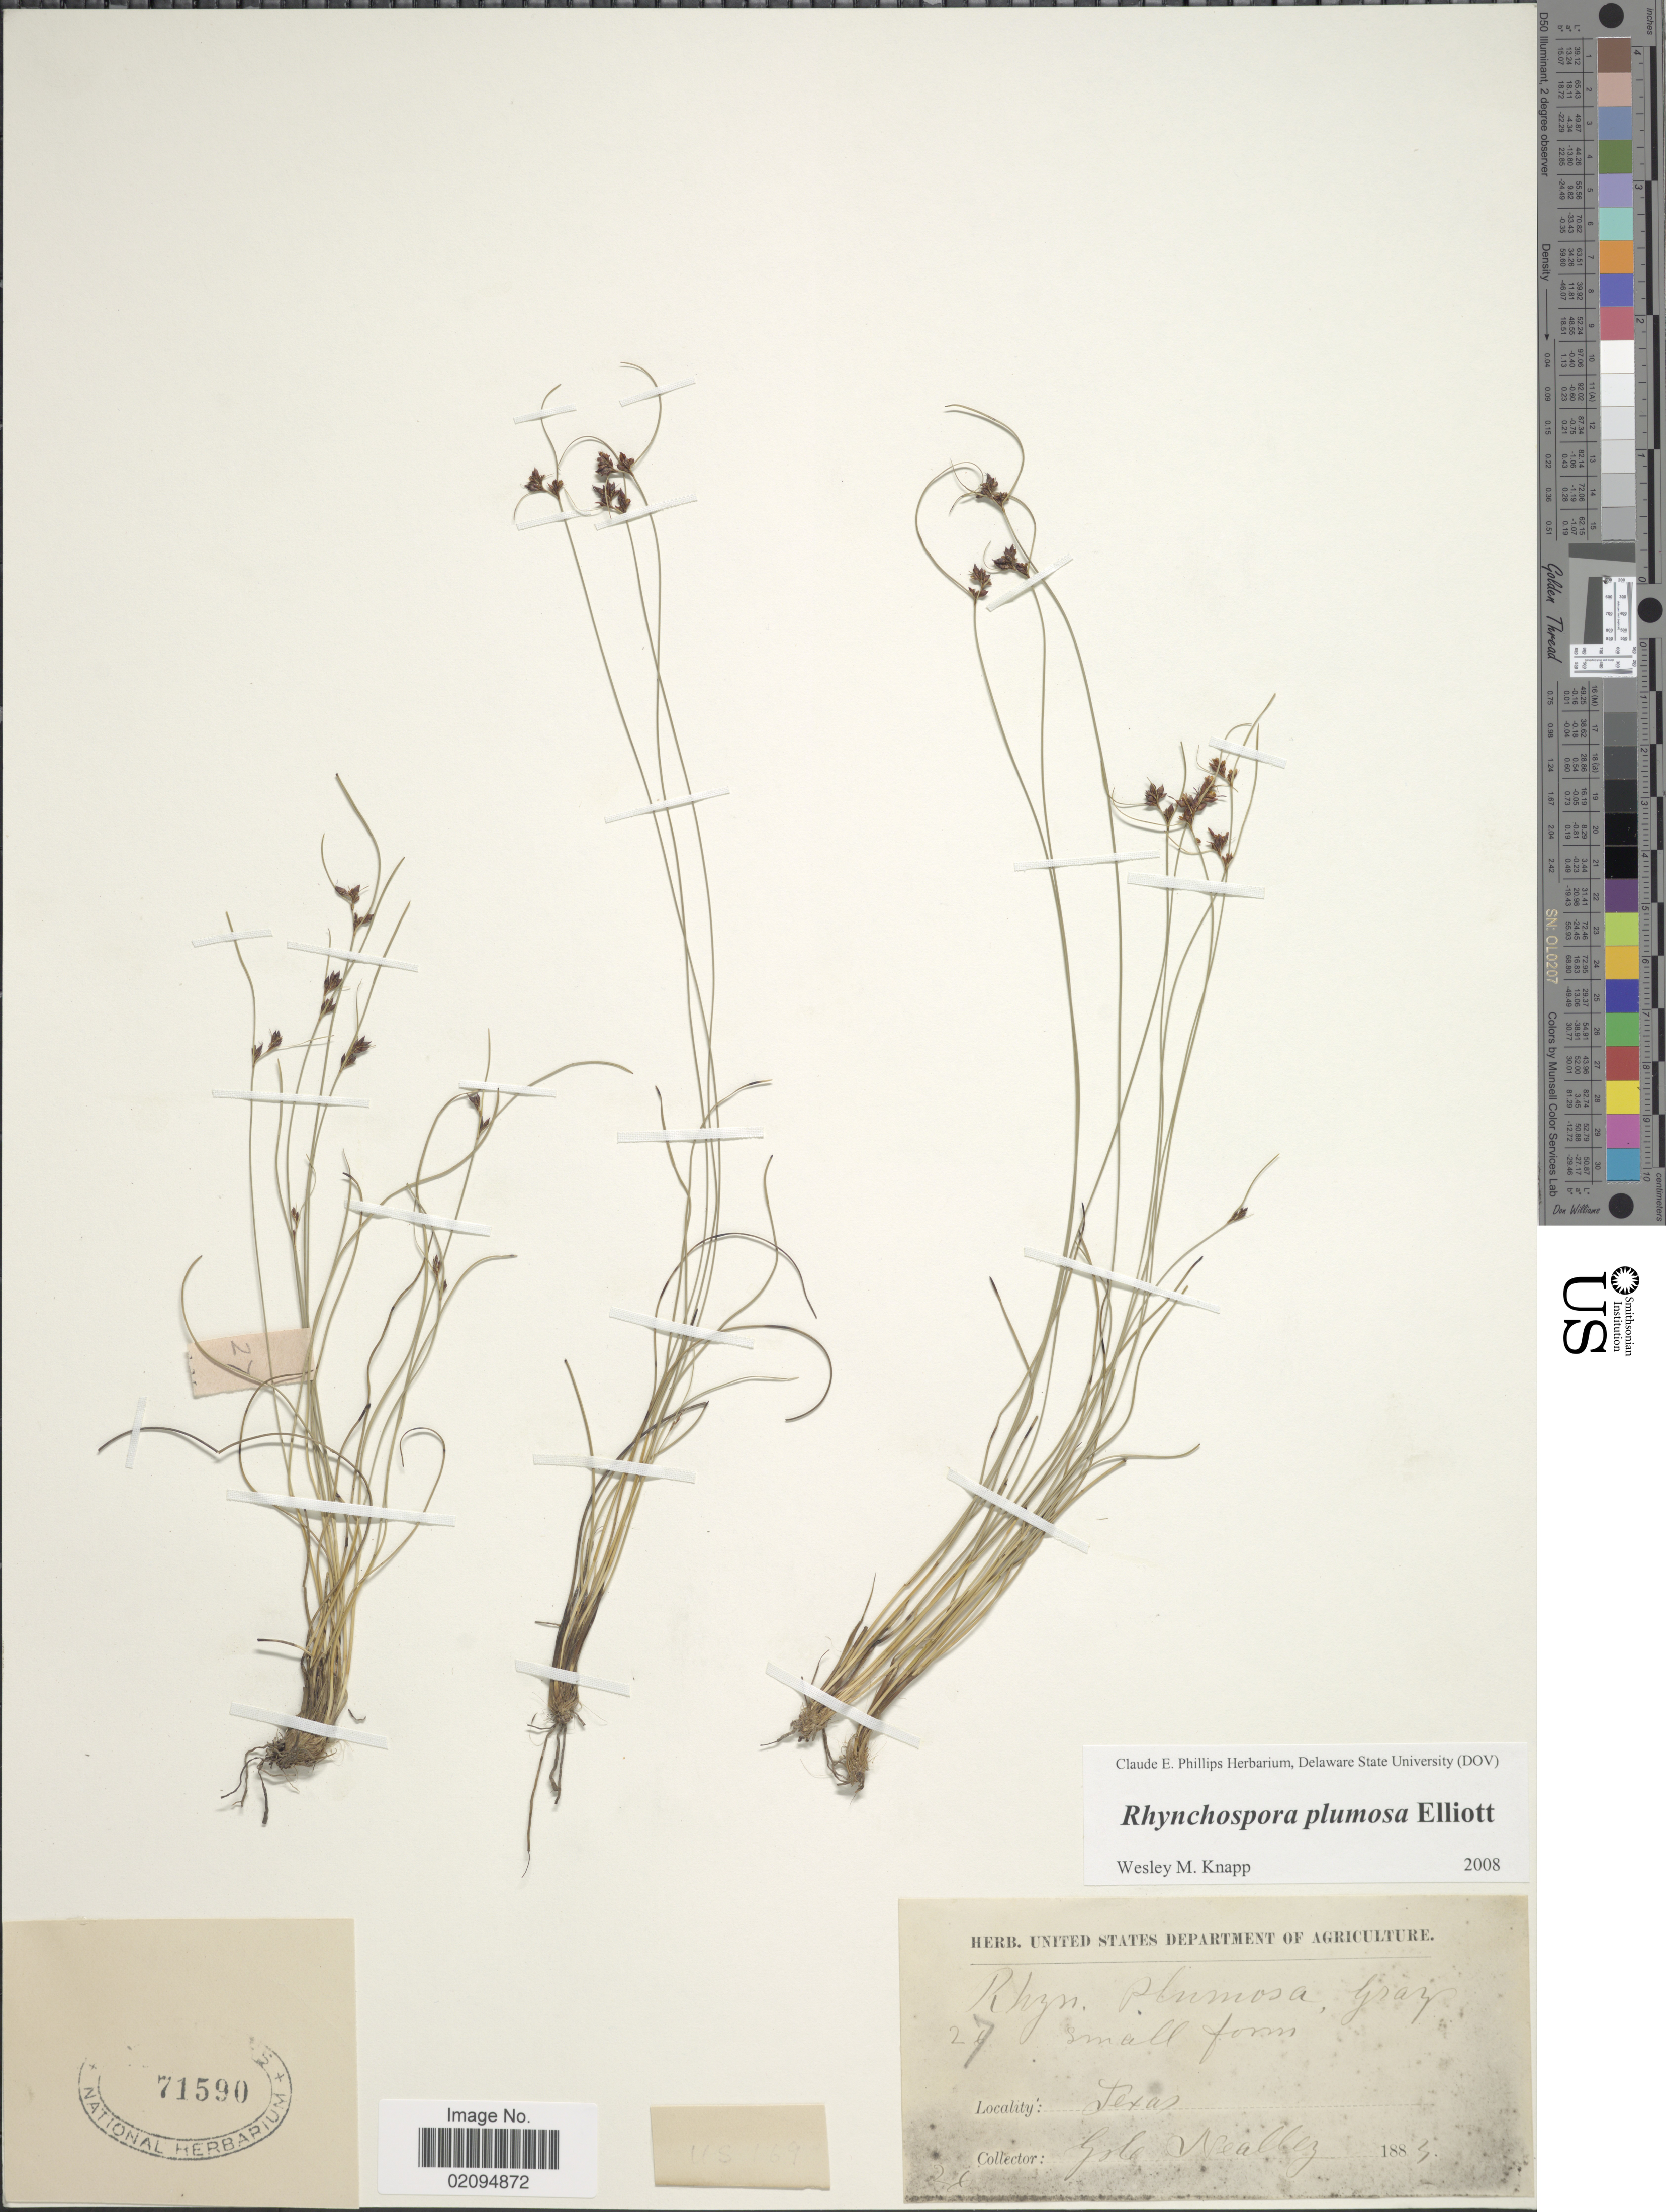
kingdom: Plantae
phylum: Tracheophyta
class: Liliopsida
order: Poales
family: Cyperaceae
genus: Rhynchospora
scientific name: Rhynchospora plumosa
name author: Elliott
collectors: G. C. Nealley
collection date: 1883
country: United States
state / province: Texas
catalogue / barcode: US 71590